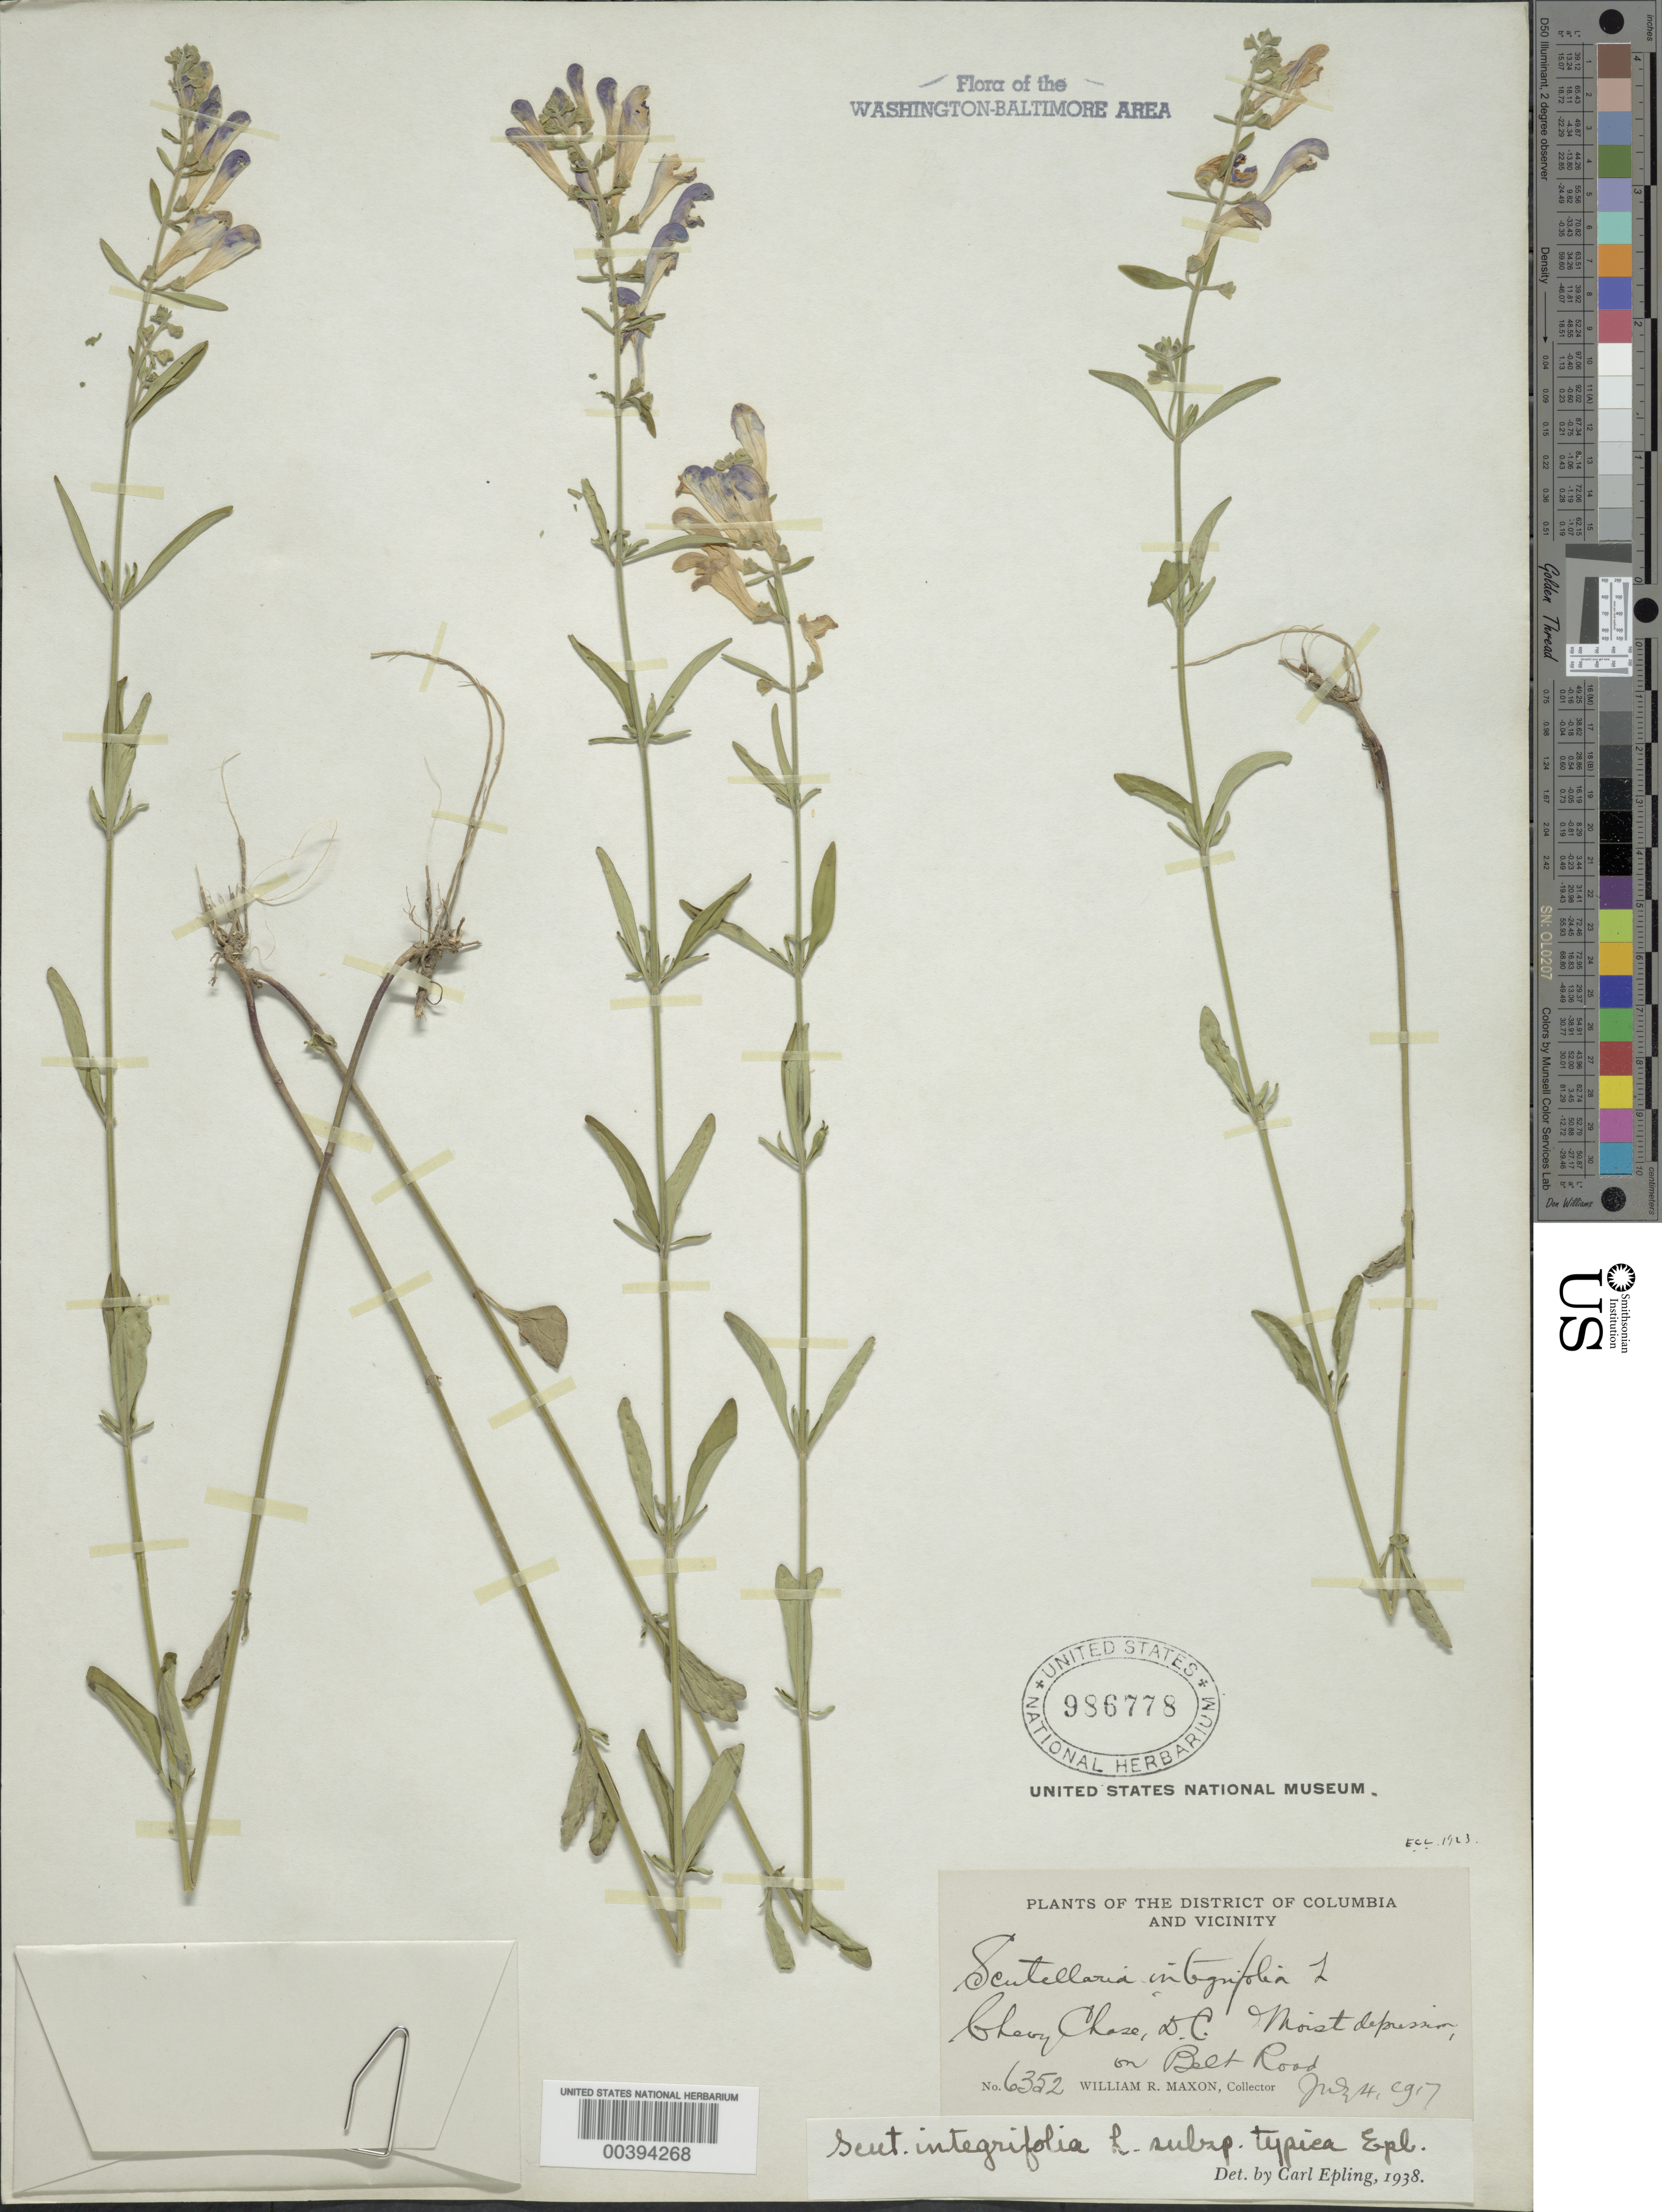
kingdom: Plantae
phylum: Tracheophyta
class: Magnoliopsida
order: Lamiales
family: Lamiaceae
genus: Scutellaria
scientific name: Scutellaria integrifolia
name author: L.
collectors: W. R. Maxon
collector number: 6352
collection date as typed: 04 Jul 1917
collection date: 1917-07-04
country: United States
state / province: District of Columbia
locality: Chevy Chase on Belt Road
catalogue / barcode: US 986778